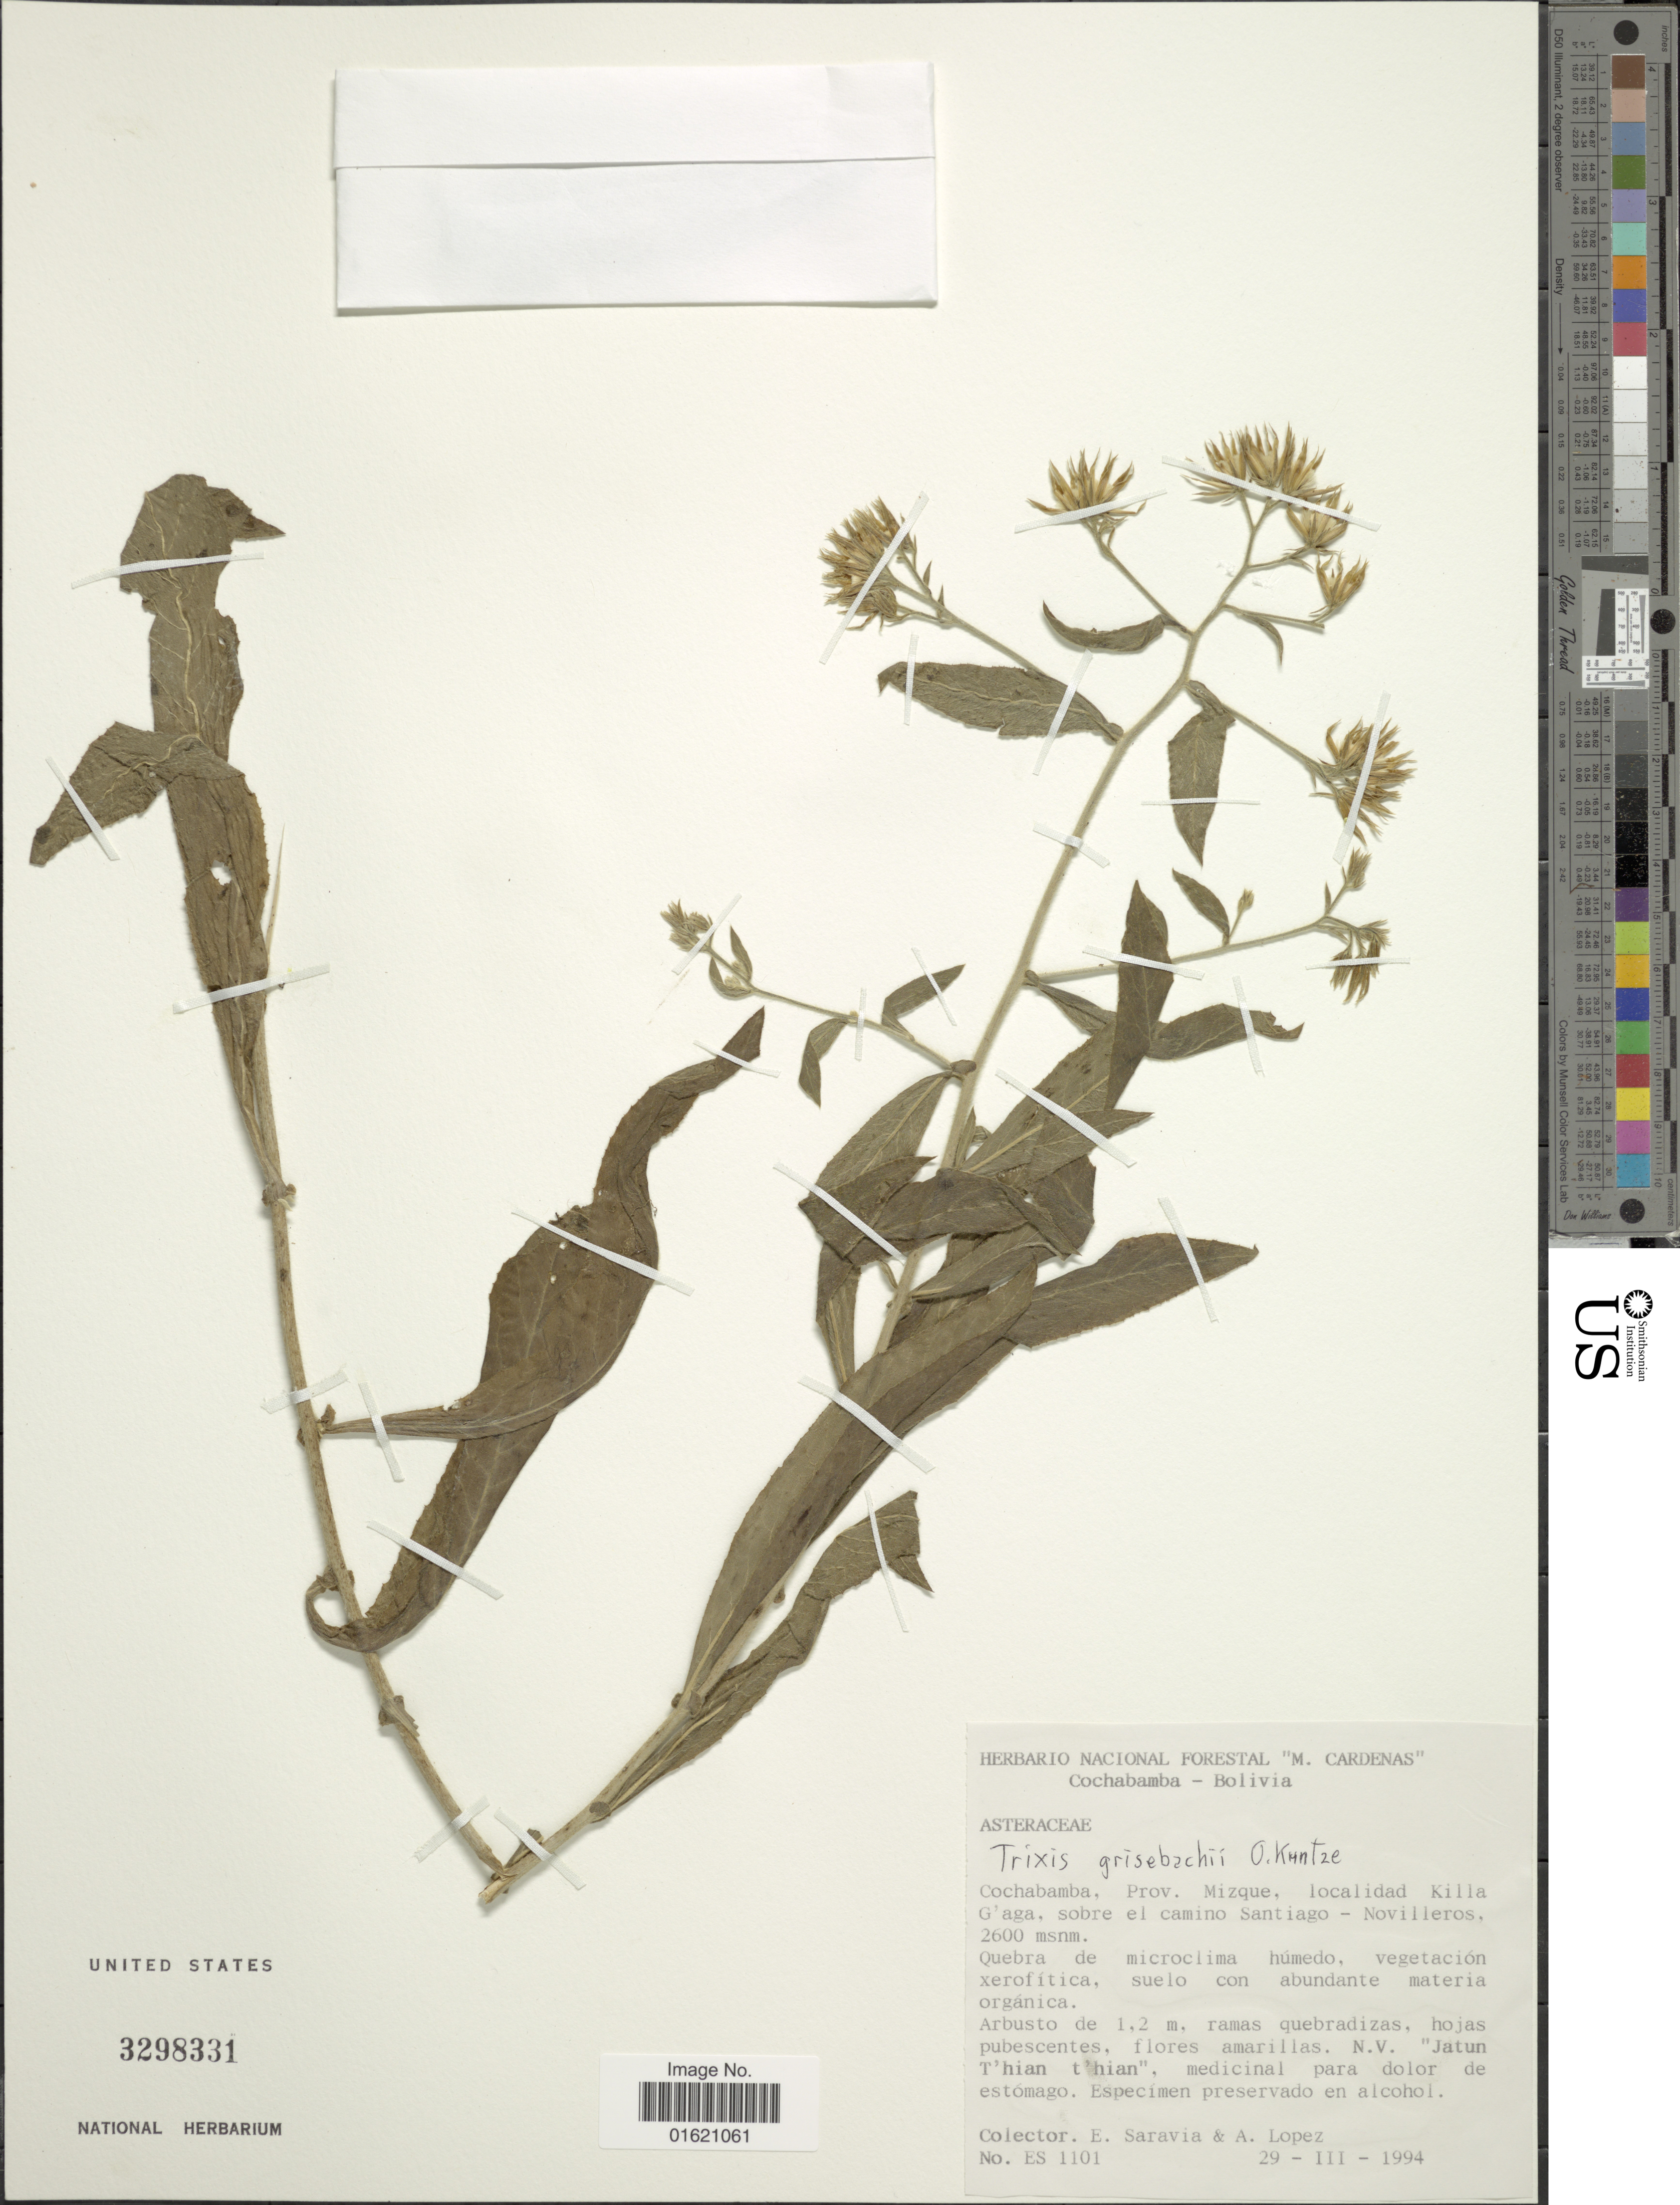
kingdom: Plantae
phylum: Tracheophyta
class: Magnoliopsida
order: Asterales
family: Asteraceae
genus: Trixis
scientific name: Trixis grisebachii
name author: Kuntze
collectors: E. Saravia & A. G. Lopez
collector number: ES1101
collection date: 1994-03-29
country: Bolivia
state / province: Cochabamba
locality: Prov. Mizque, localidad Killa G'aga, sobre el camino Santiago- Novilleros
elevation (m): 2600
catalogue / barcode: US 3298331